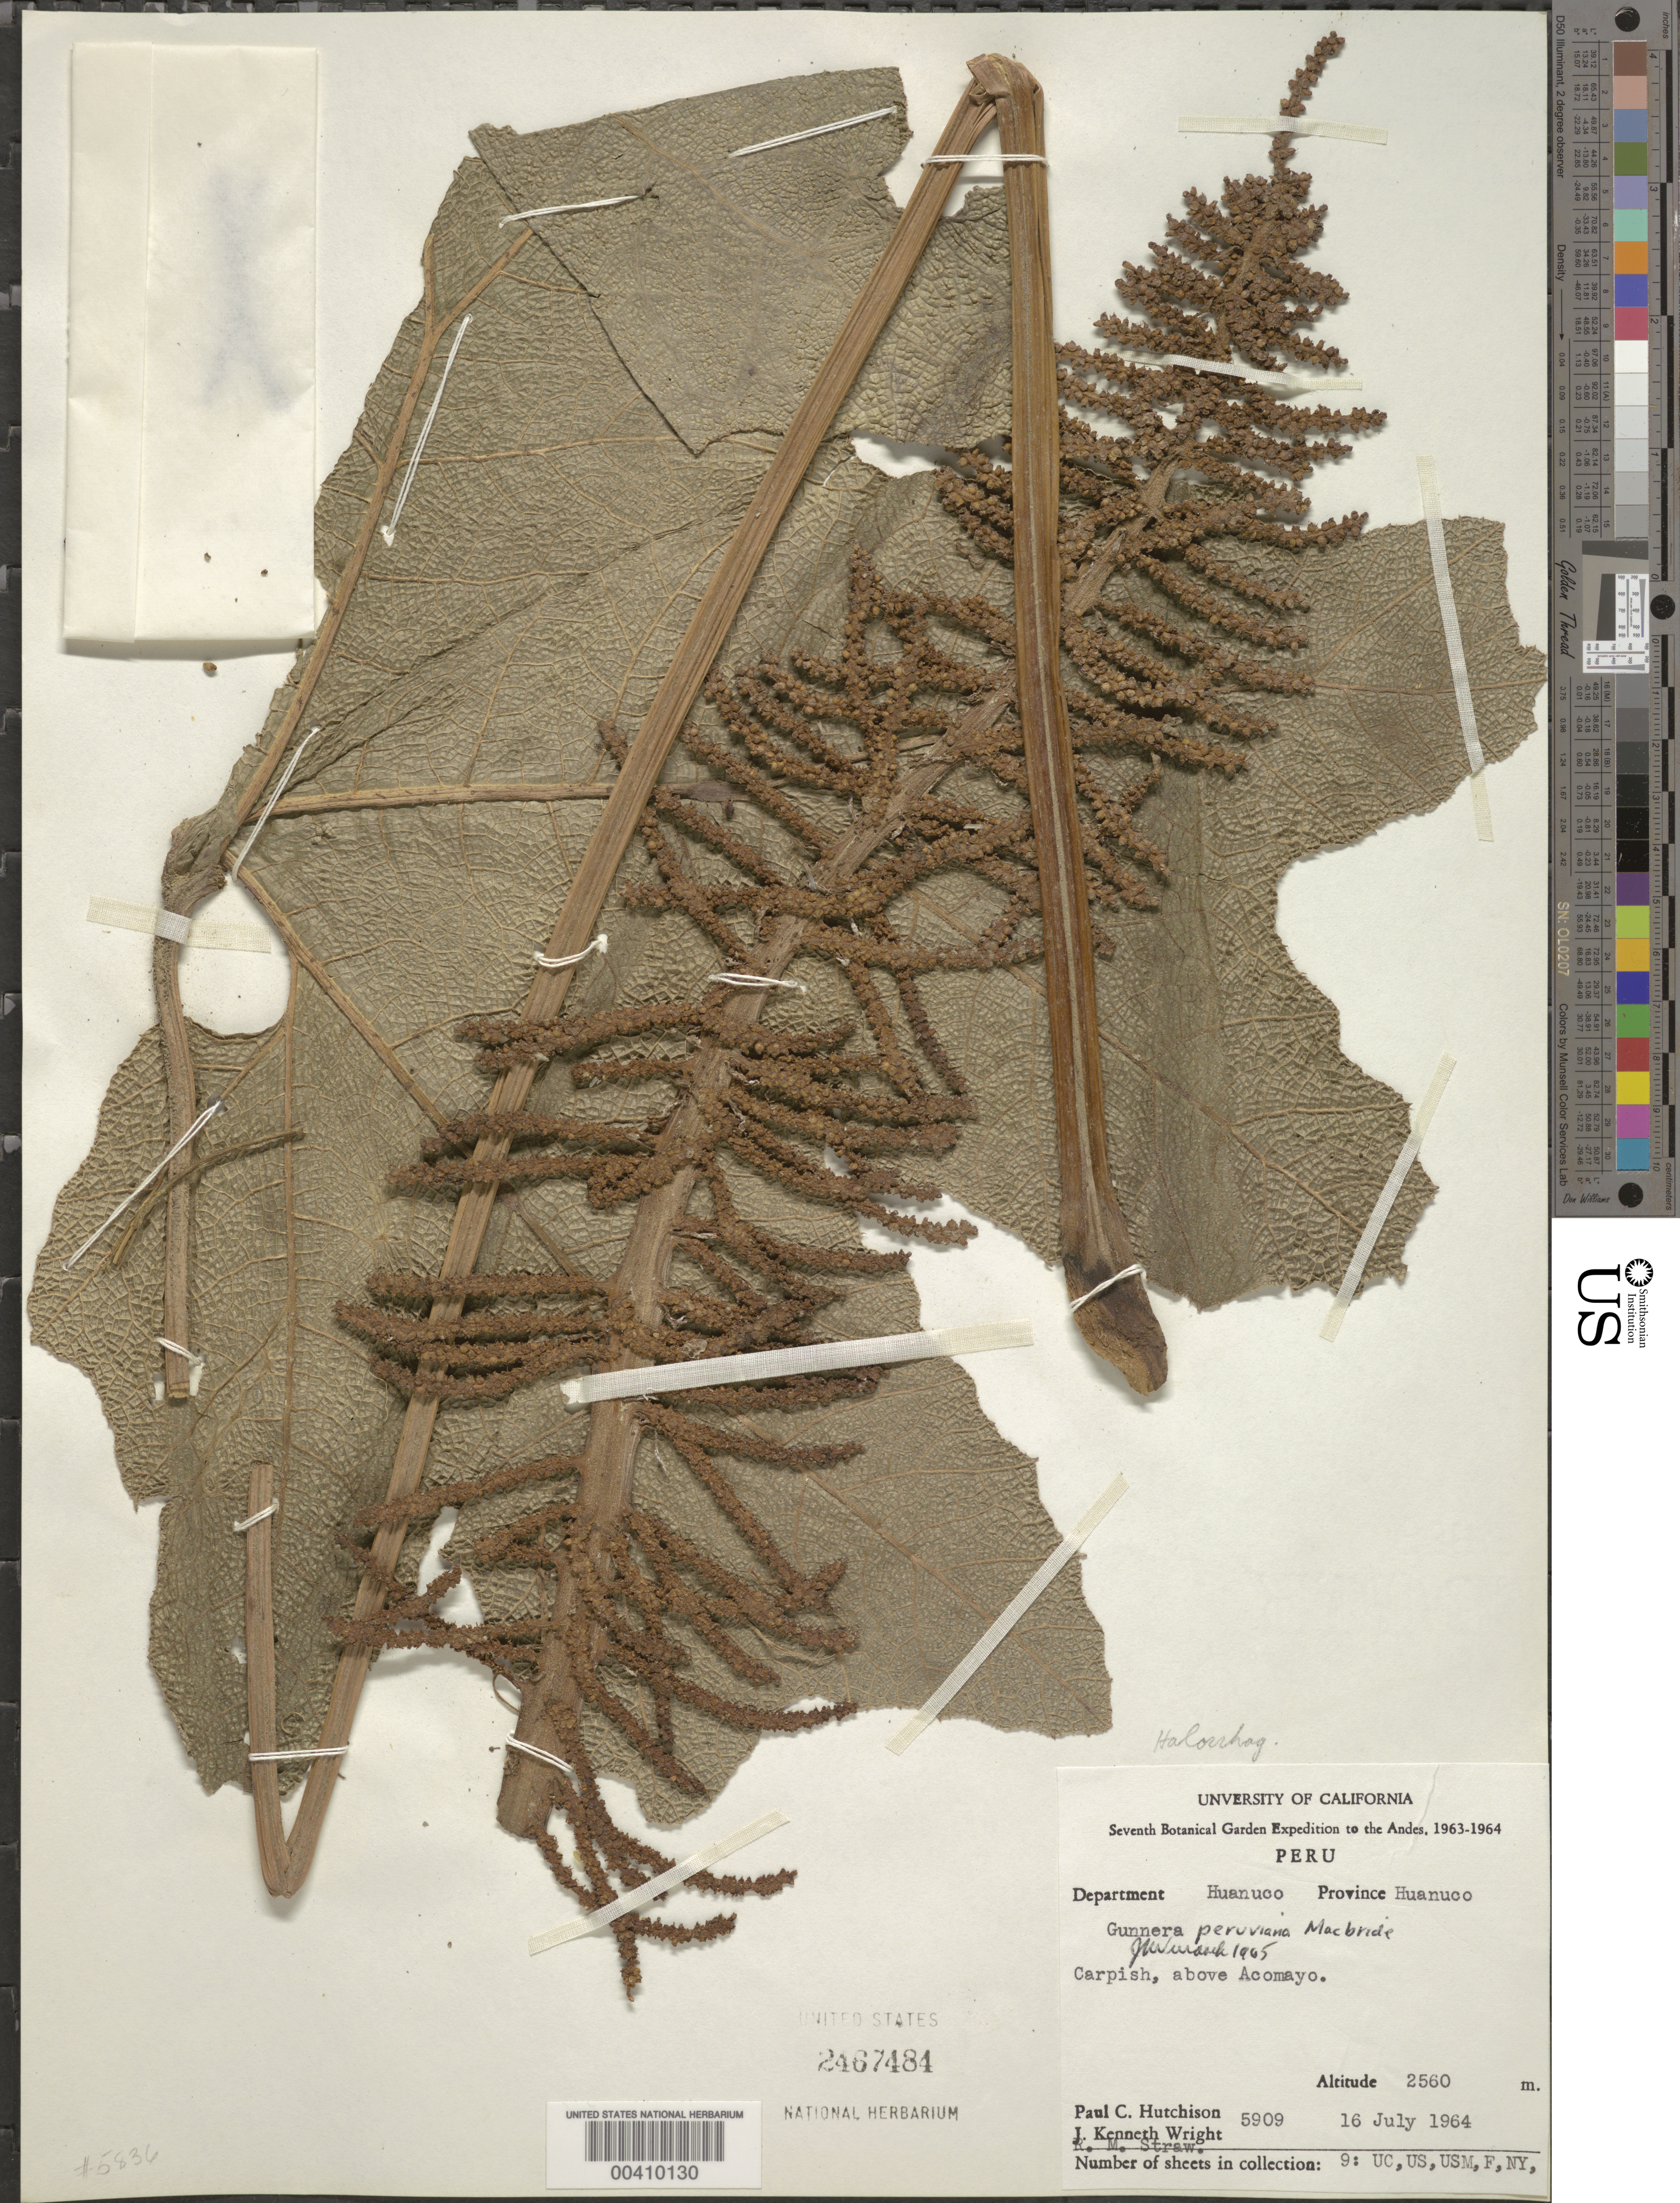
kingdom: Plantae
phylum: Tracheophyta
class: Magnoliopsida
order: Gunnerales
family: Gunneraceae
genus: Gunnera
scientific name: Gunnera peruviana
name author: J.F. Macbr.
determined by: Wurdack, John J., (US), US (UNITED STATES)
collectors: P. C. Hutchison, J. K. Wright & K. Straw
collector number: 5909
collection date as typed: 16 Jul 1964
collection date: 1964-07-16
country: Peru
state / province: Huánuco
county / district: Huánuco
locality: Carpish, above Acomayo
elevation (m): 2560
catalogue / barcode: US 2467484